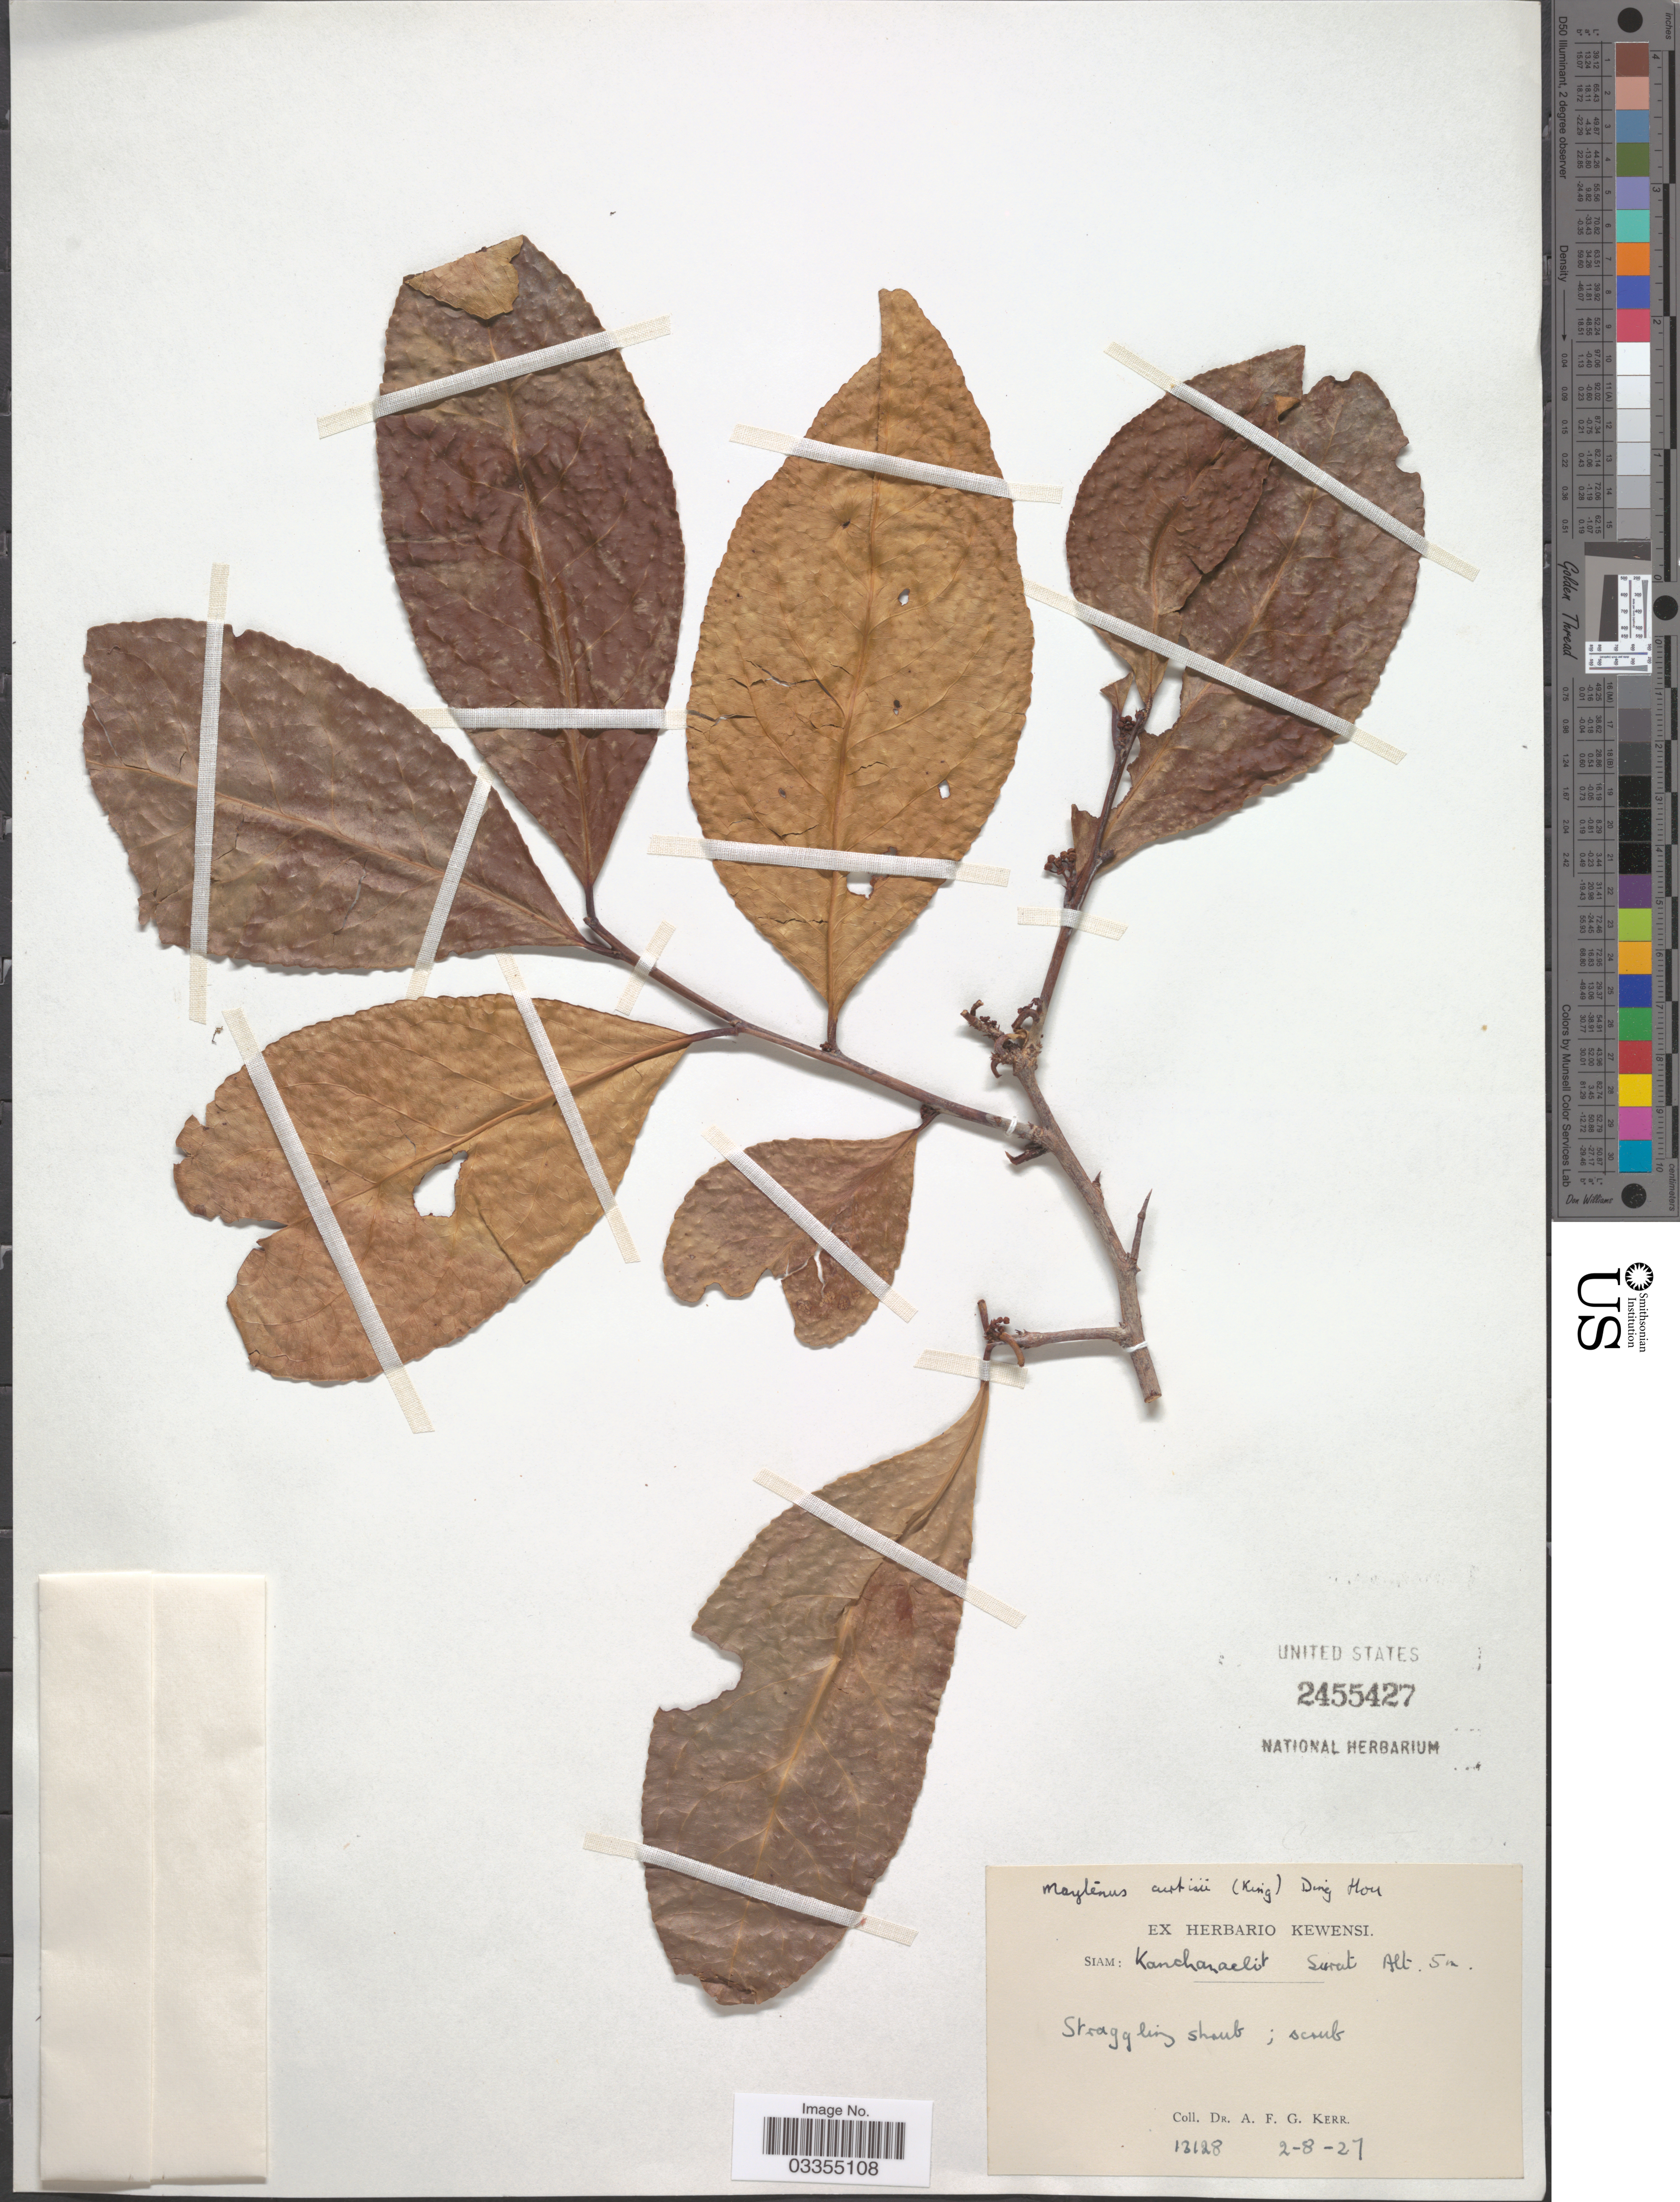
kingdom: Plantae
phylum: Tracheophyta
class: Magnoliopsida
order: Celastrales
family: Celastraceae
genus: Gymnosporia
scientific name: Gymnosporia stylosa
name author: Pierre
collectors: A. F. G. Kerr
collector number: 13128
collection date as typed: Transcribed d/m/y: 2/8/27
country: Thailand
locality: Siam: Kanchanaclit [interpreted] Surat.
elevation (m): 5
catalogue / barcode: US 2455427